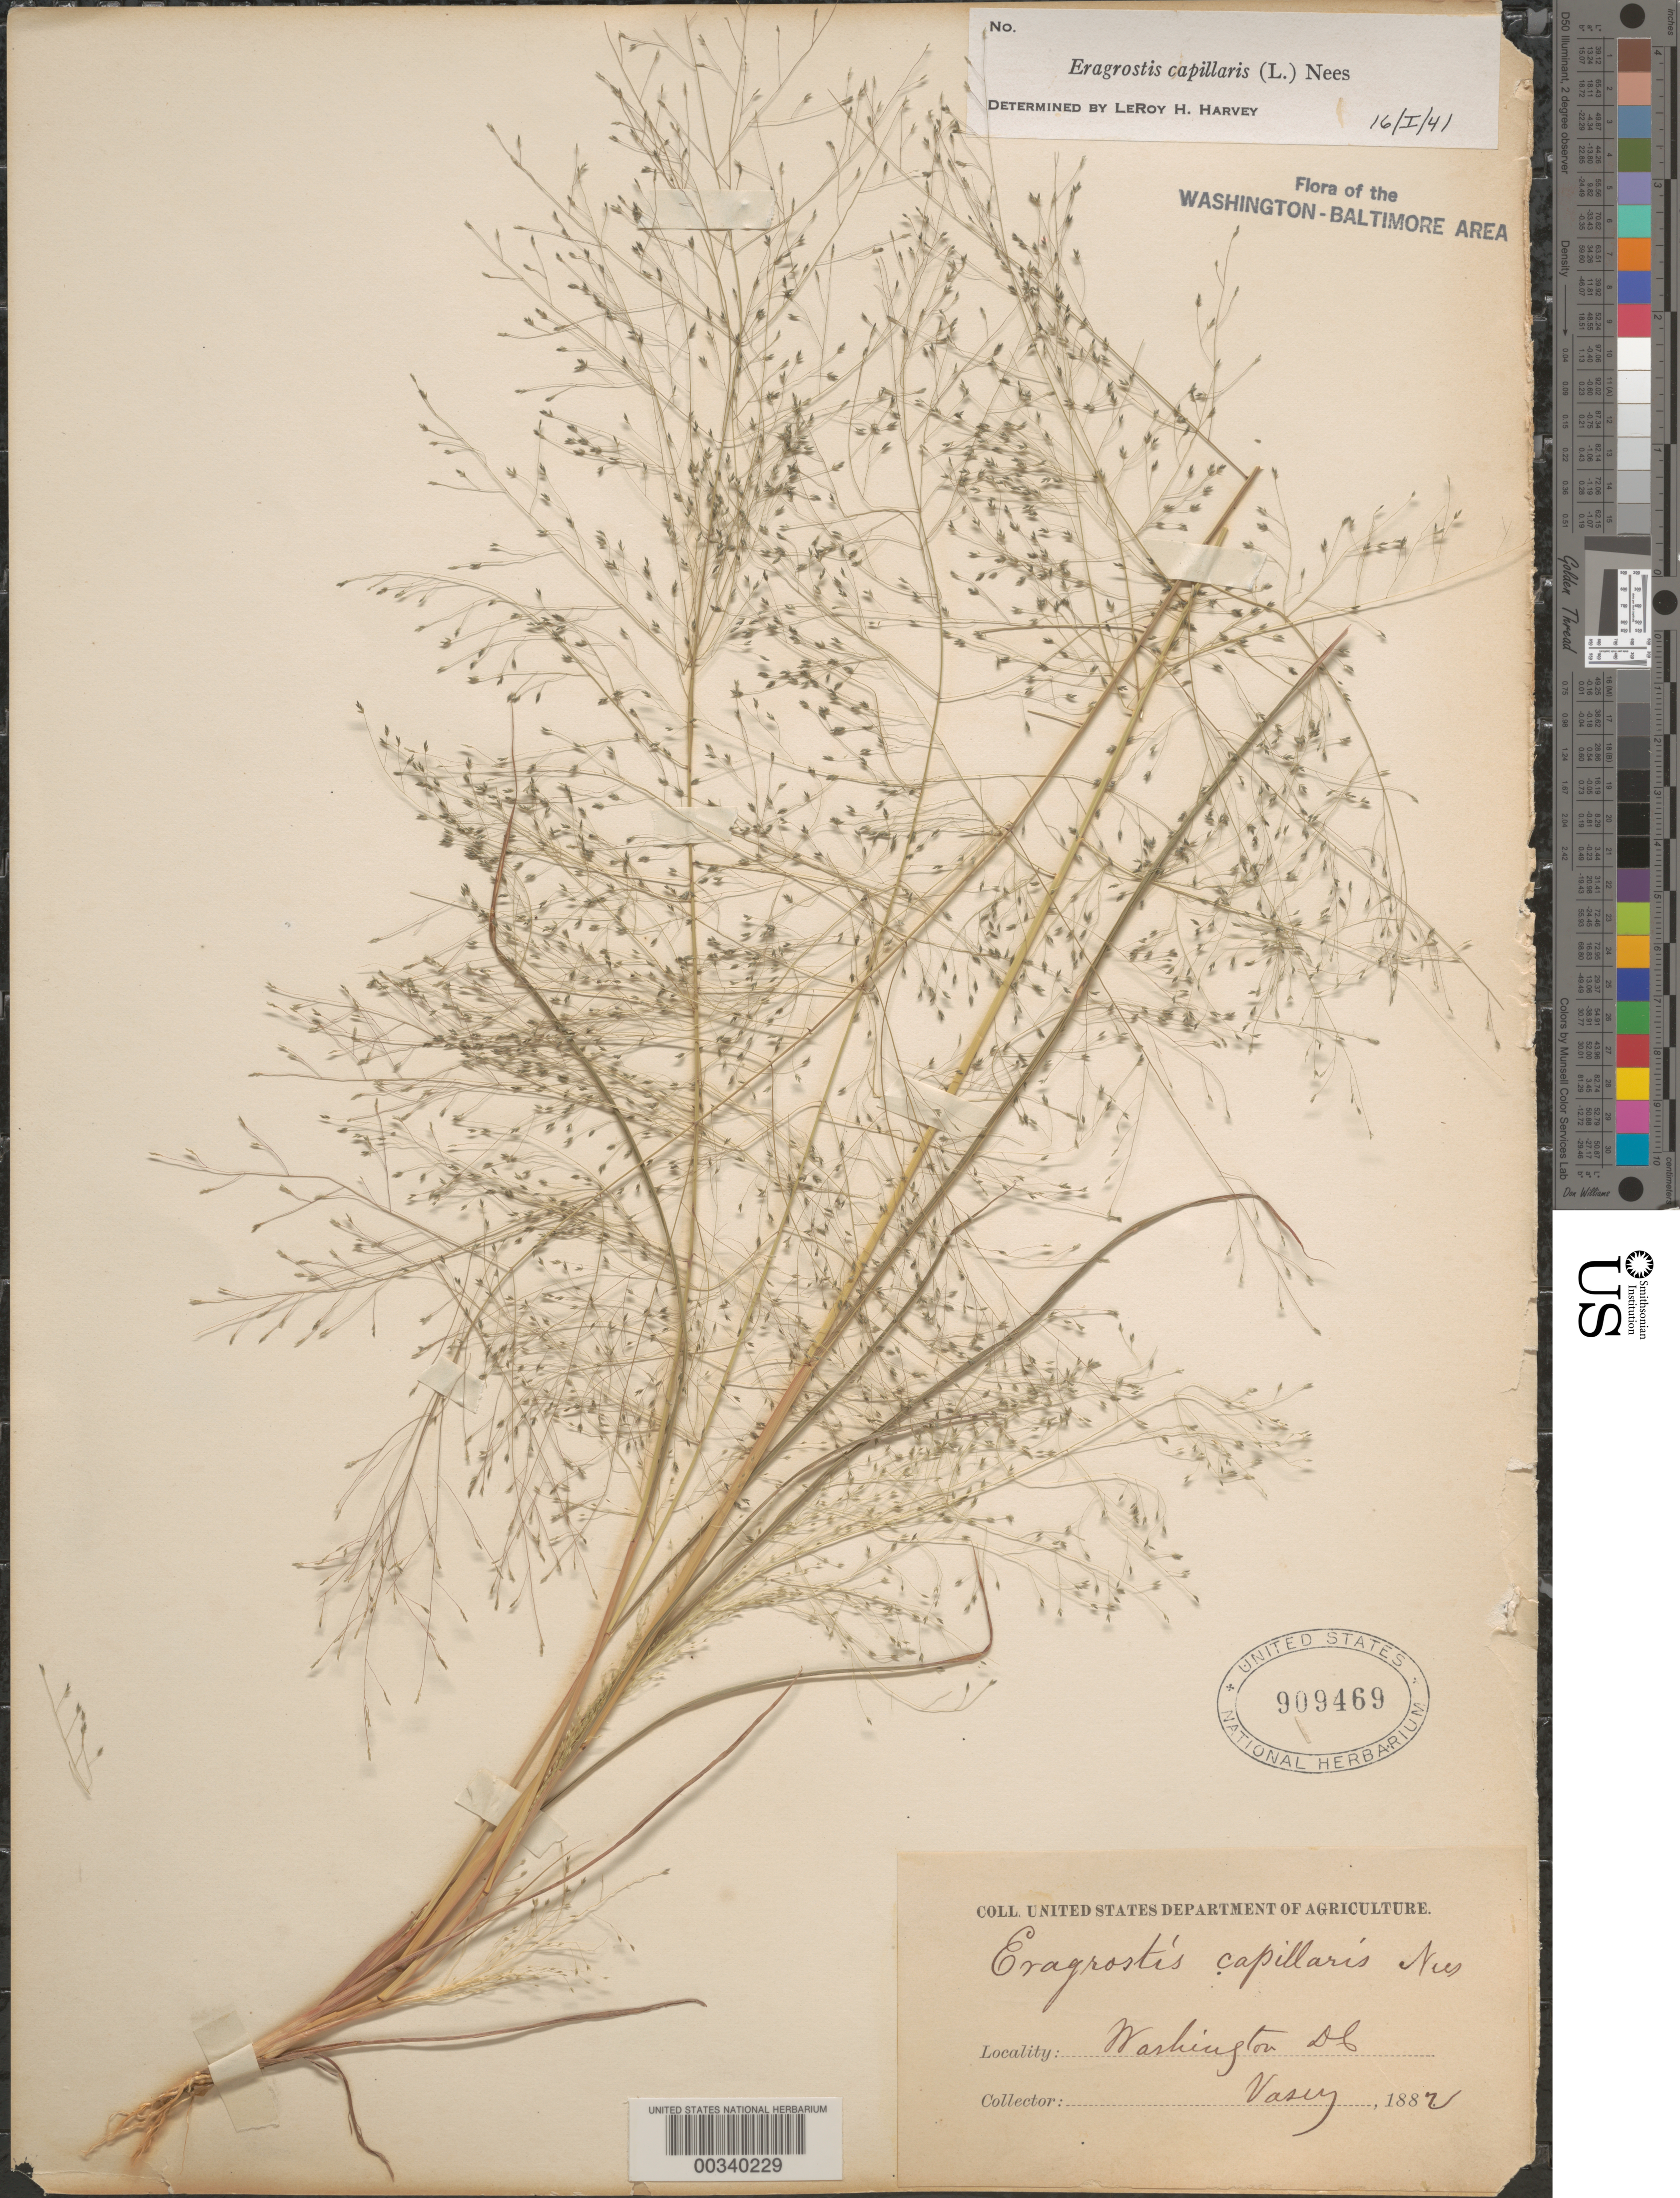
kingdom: Plantae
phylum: Tracheophyta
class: Liliopsida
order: Poales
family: Poaceae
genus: Eragrostis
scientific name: Eragrostis capillaris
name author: (L.) Nees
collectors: G. Vasey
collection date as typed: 1882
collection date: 1882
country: United States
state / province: District of Columbia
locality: Washington DC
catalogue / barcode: US 909469